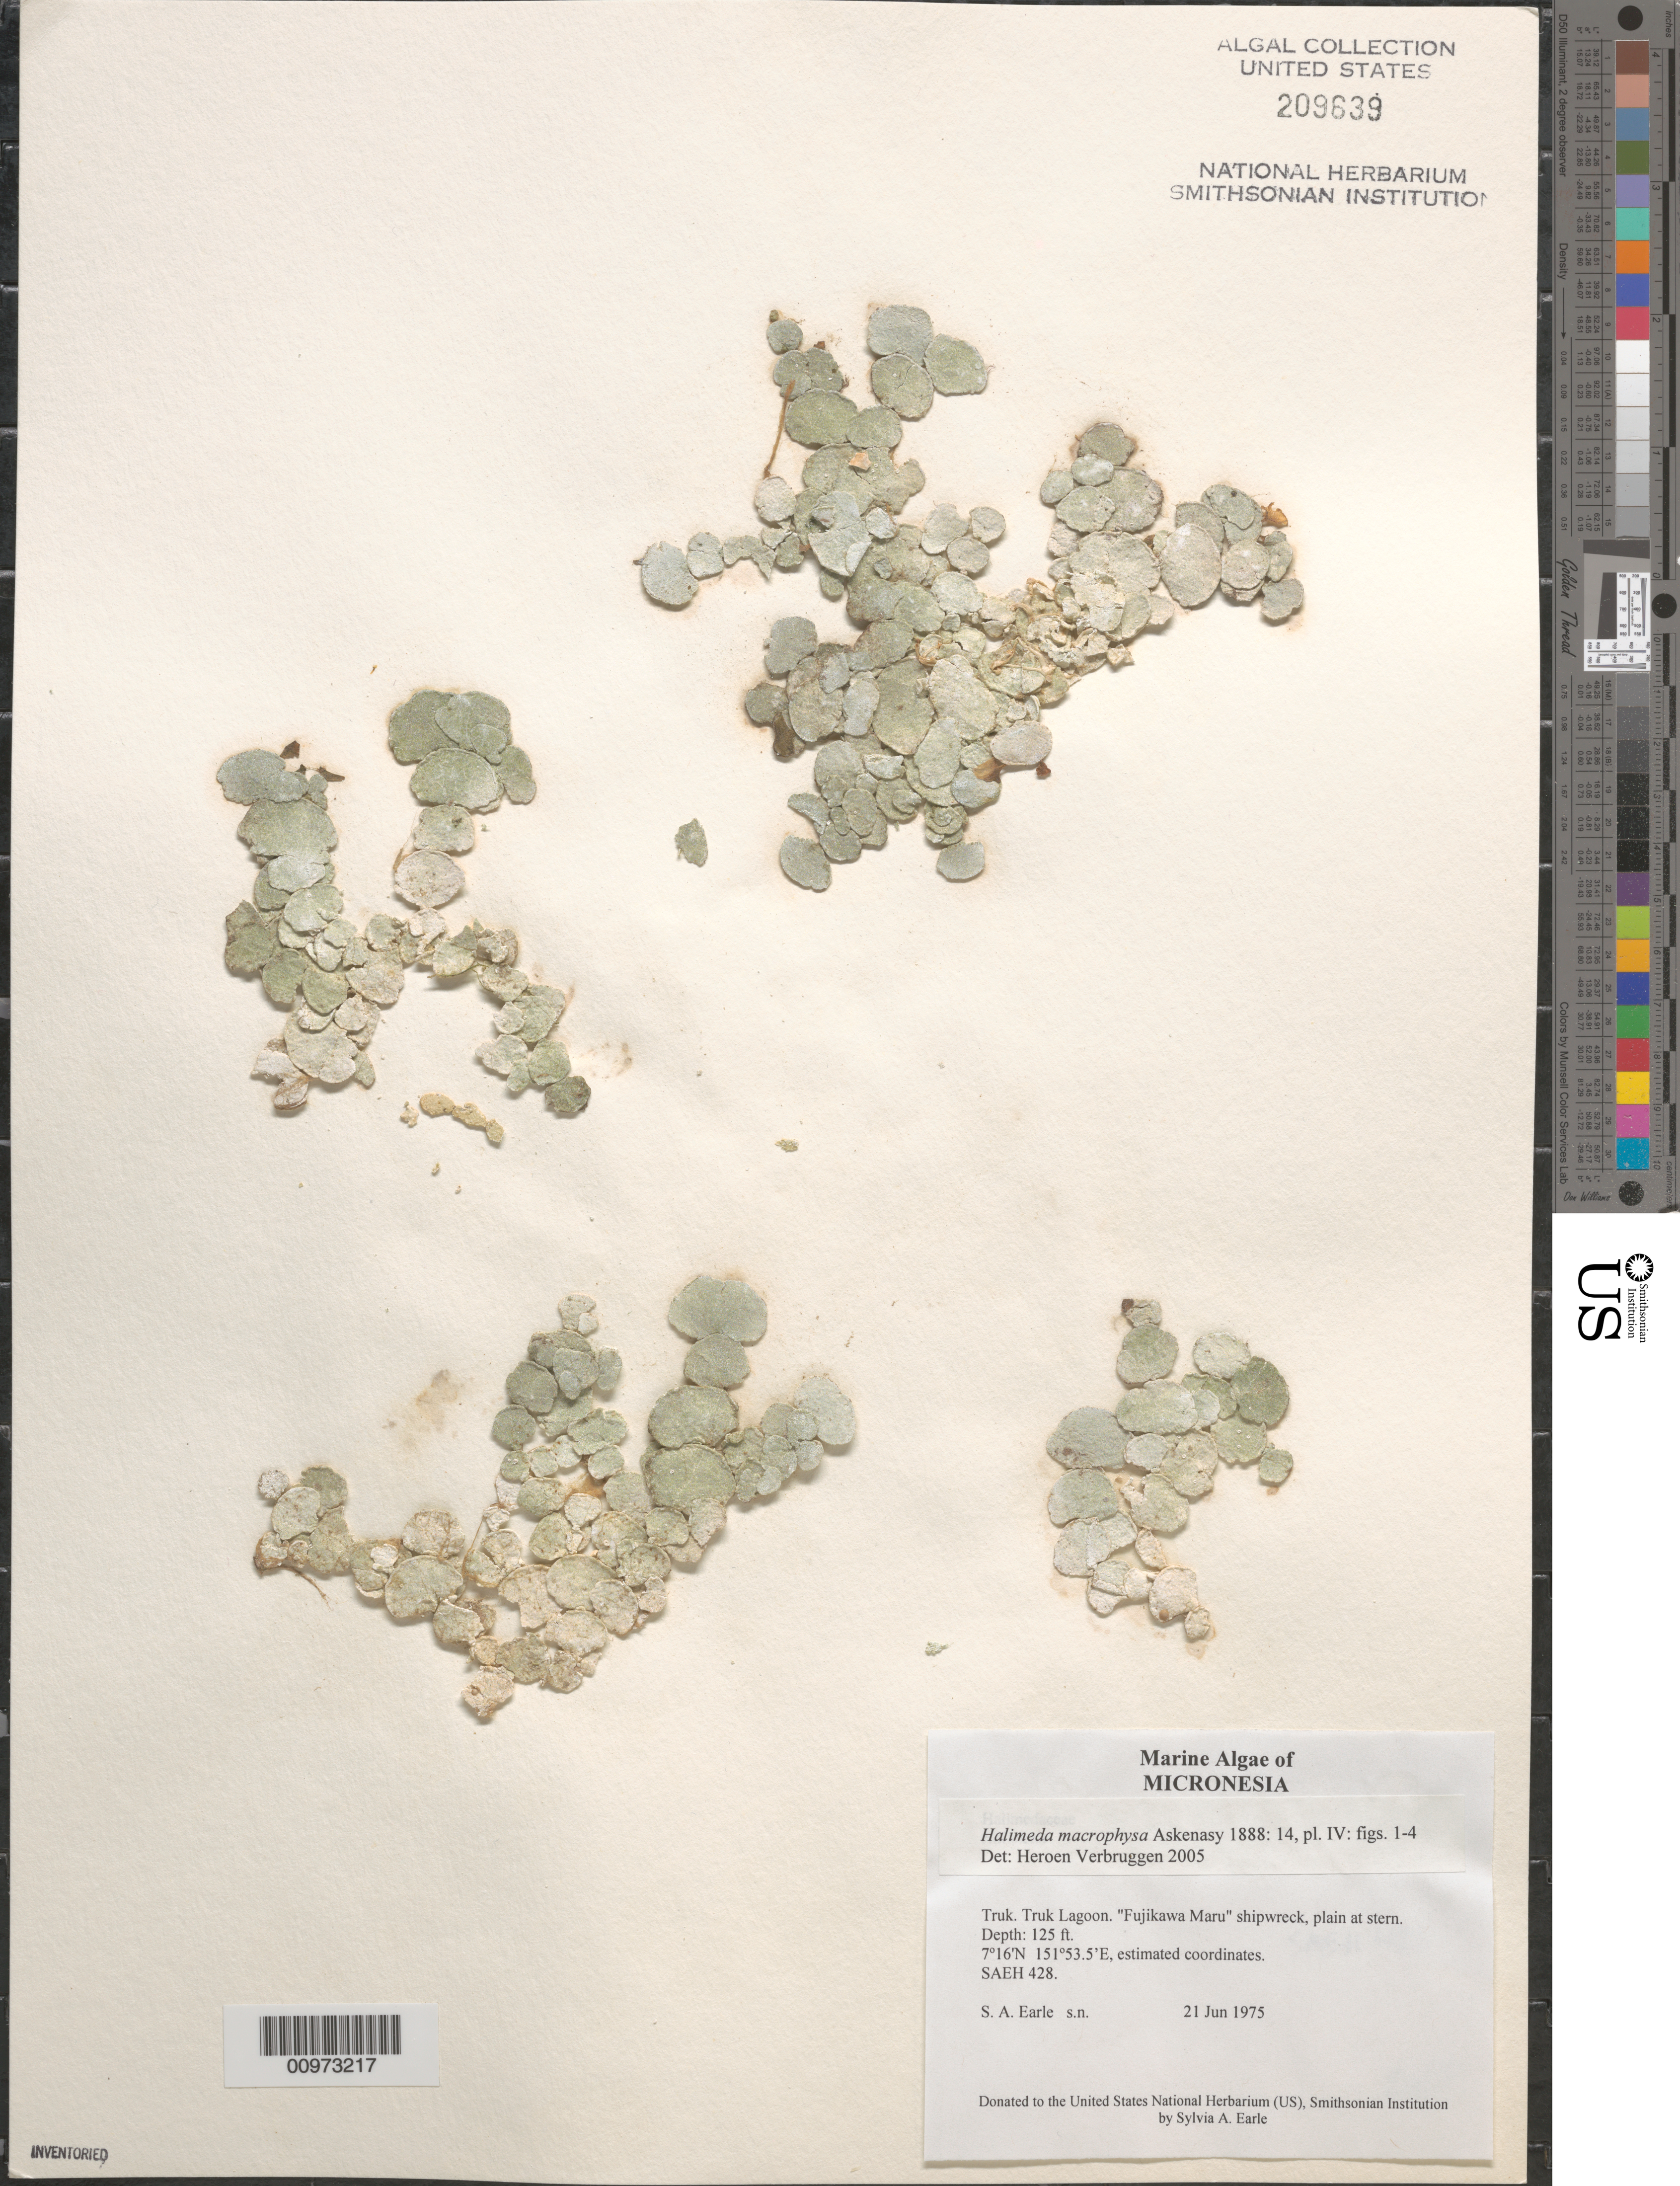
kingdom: Plantae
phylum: Chlorophyta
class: Ulvophyceae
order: Bryopsidales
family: Halimedaceae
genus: Halimeda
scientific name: Halimeda macrophysa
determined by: Verbruggen, H.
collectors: S. A. Earle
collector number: SAEH 428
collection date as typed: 21 Jun 1975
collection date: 1975-06-21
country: Micronesia, Federated States of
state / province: Truk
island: Truk (Chuuk) Is.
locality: Chuuk Lagoon (Truk Lagoon), Fujikawa Maru shipwreck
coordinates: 7 16'N, 151 53.5'E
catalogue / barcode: US 209639